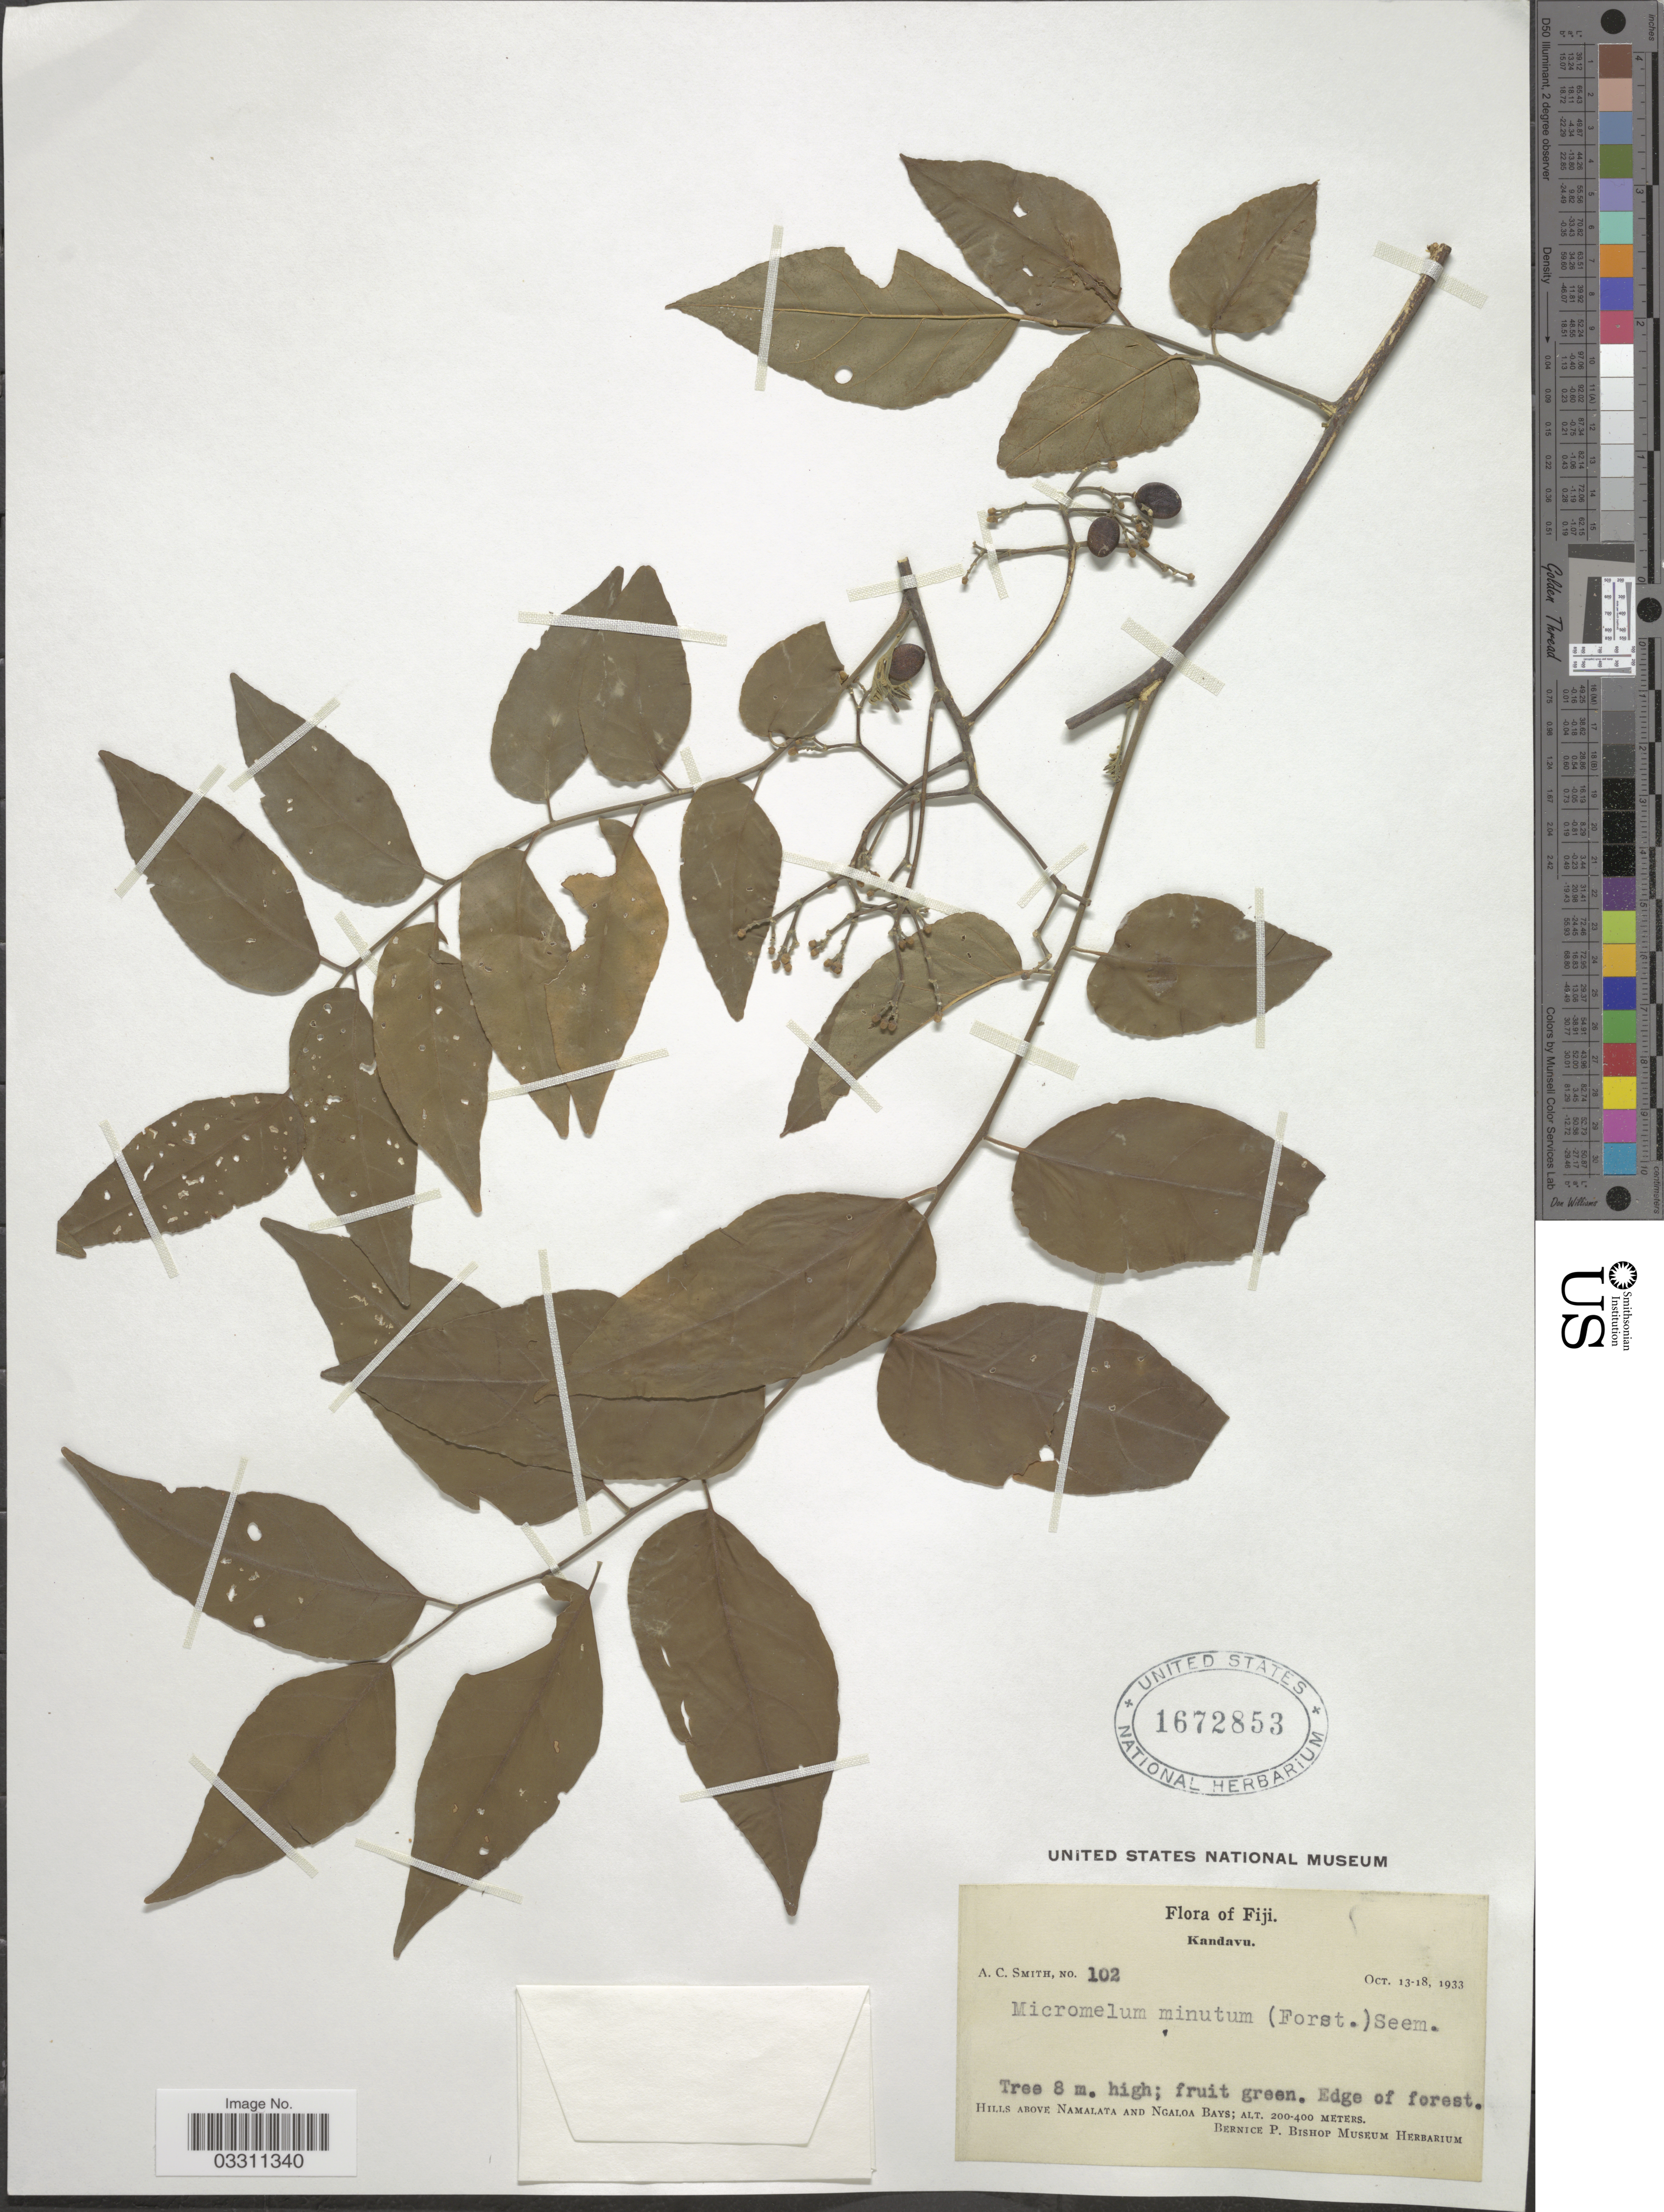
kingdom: Plantae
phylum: Tracheophyta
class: Magnoliopsida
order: Sapindales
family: Rutaceae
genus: Micromelum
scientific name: Micromelum minutum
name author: (G. Forst.) Wight & Arn.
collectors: A. C. Smith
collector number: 102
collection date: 1933-10-13/1933-10-18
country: Fiji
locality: Kandavu. Hills above Namalata and Ngaloa Bays.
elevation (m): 200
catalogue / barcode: US 1672853